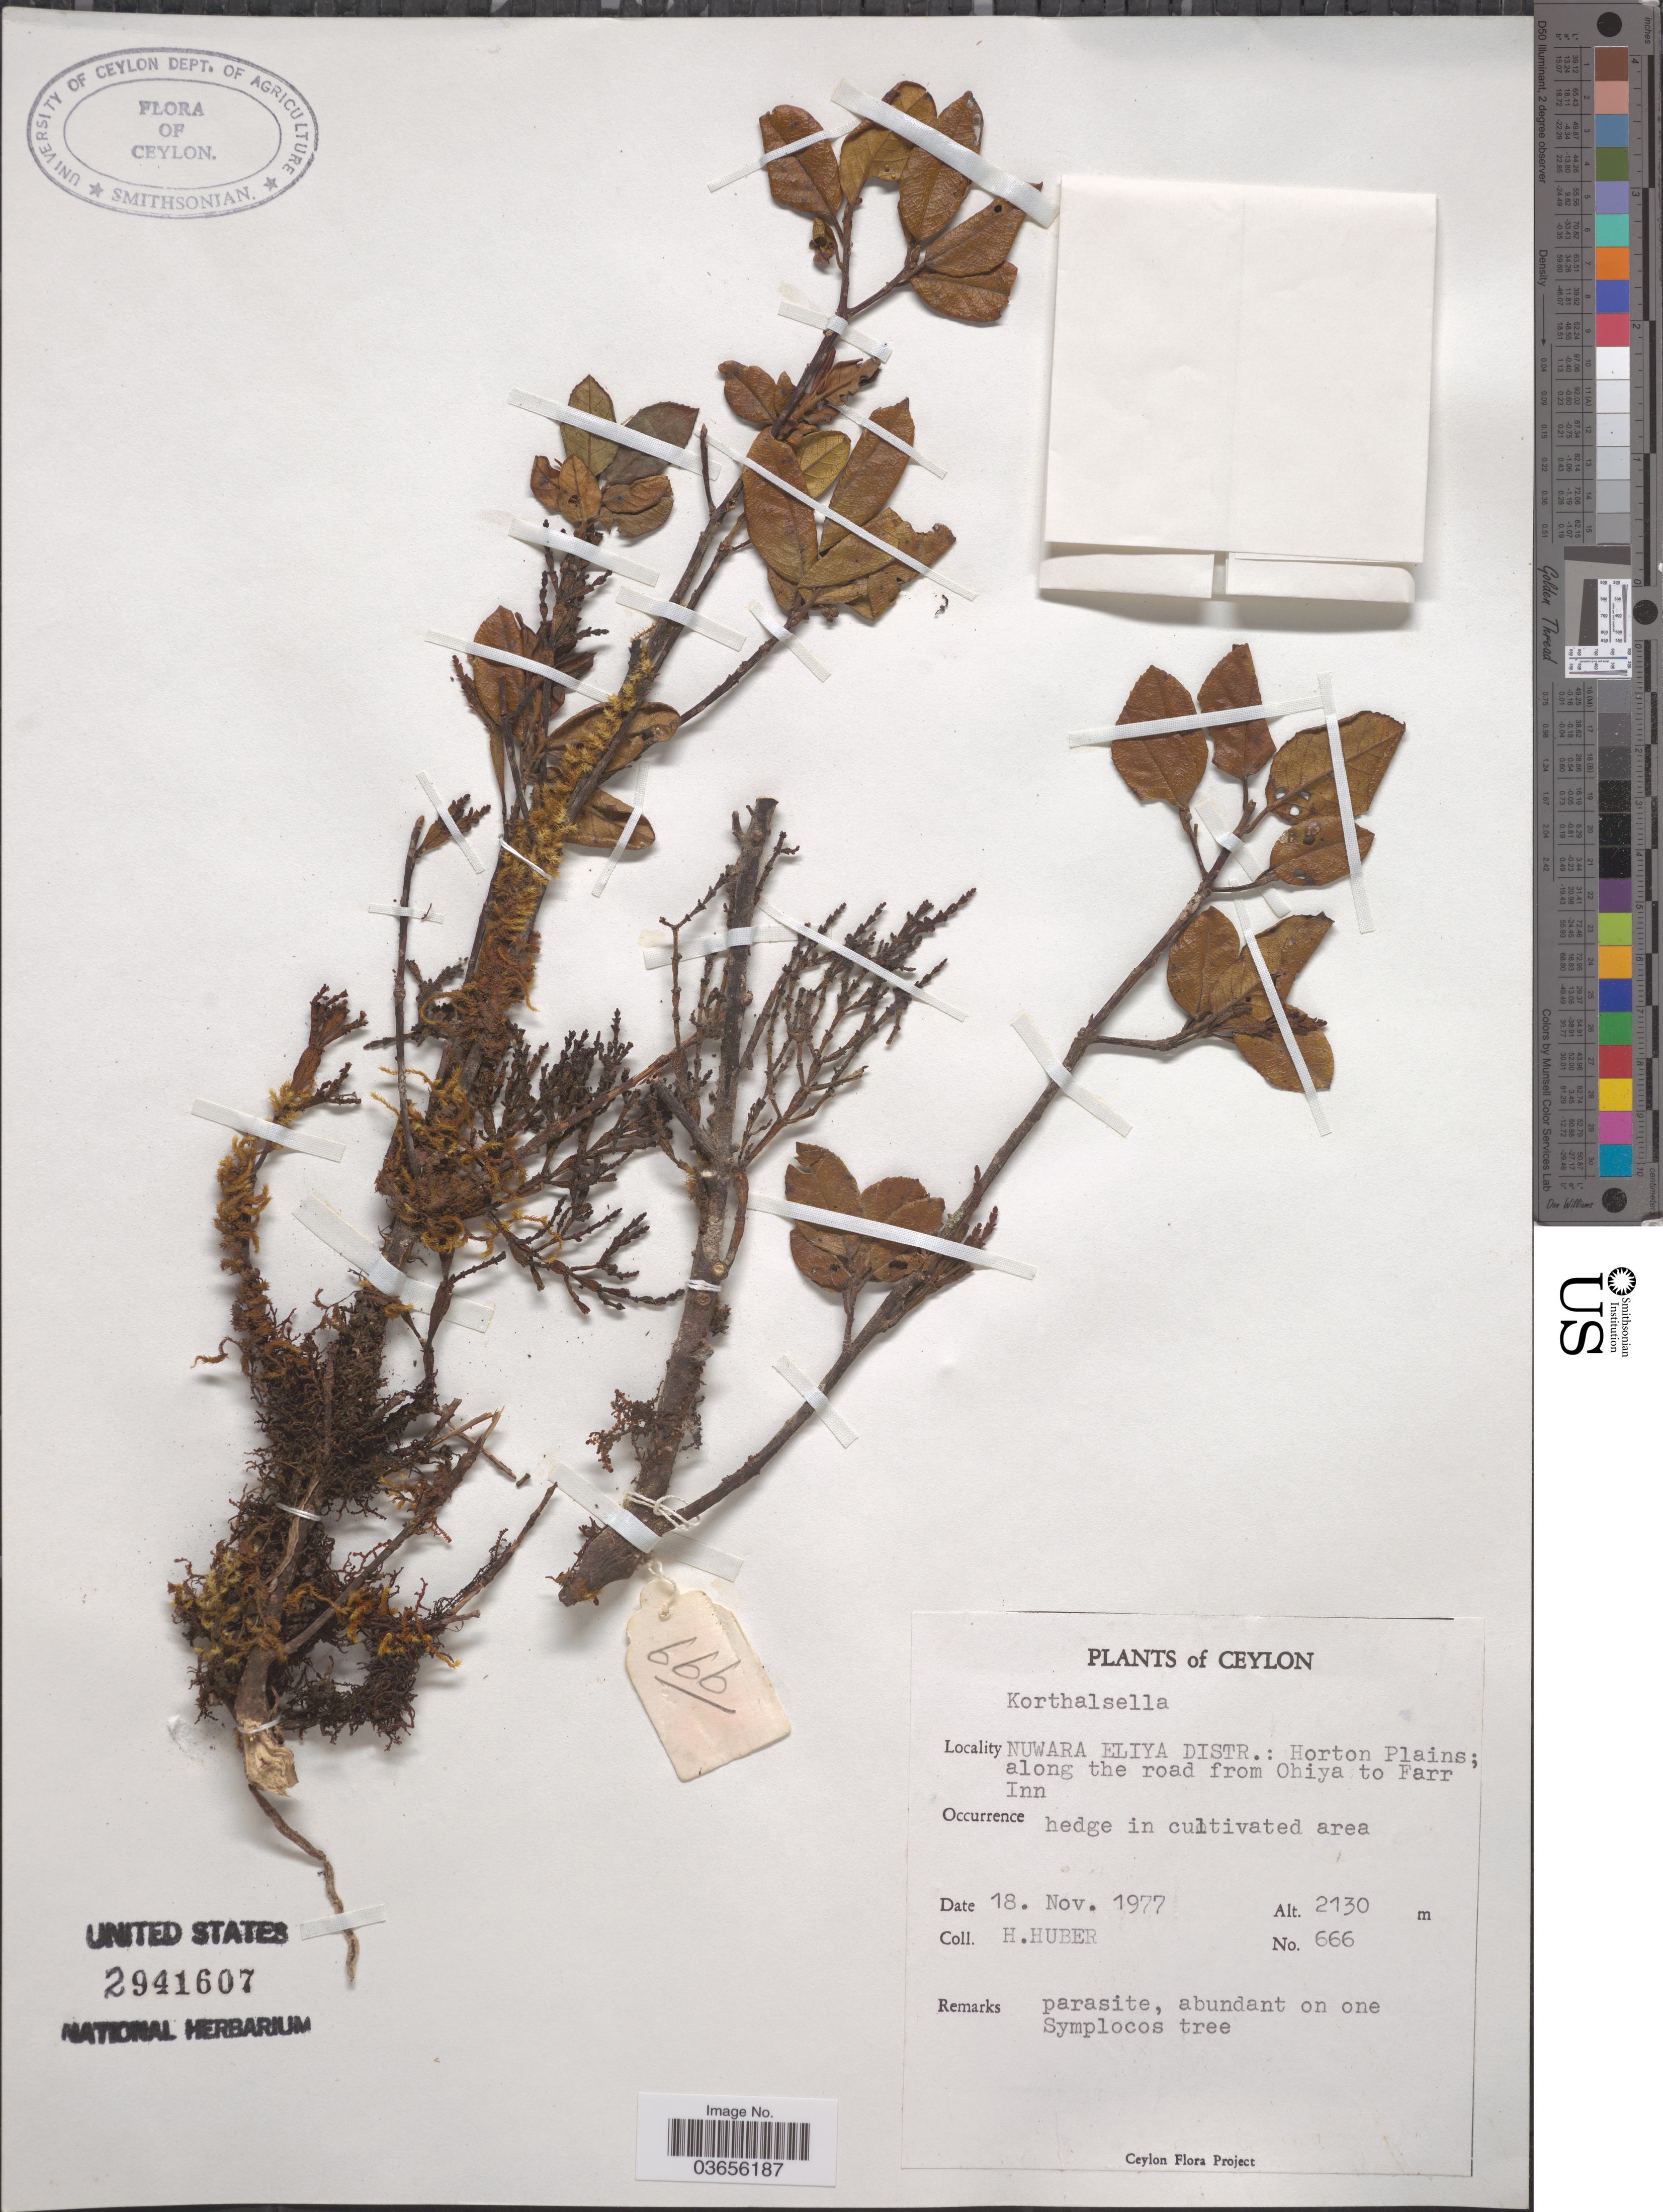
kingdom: Plantae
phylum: Tracheophyta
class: Magnoliopsida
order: Santalales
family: Viscaceae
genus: Korthalsella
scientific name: Korthalsella sp.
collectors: H. Huber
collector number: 666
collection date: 1977-11-18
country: Sri Lanka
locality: Ceylon. Nuwara Eliya Distr.: Horton Plains; along the road from Ohiya to Farr Inn.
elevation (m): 2130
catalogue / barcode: US 2941607